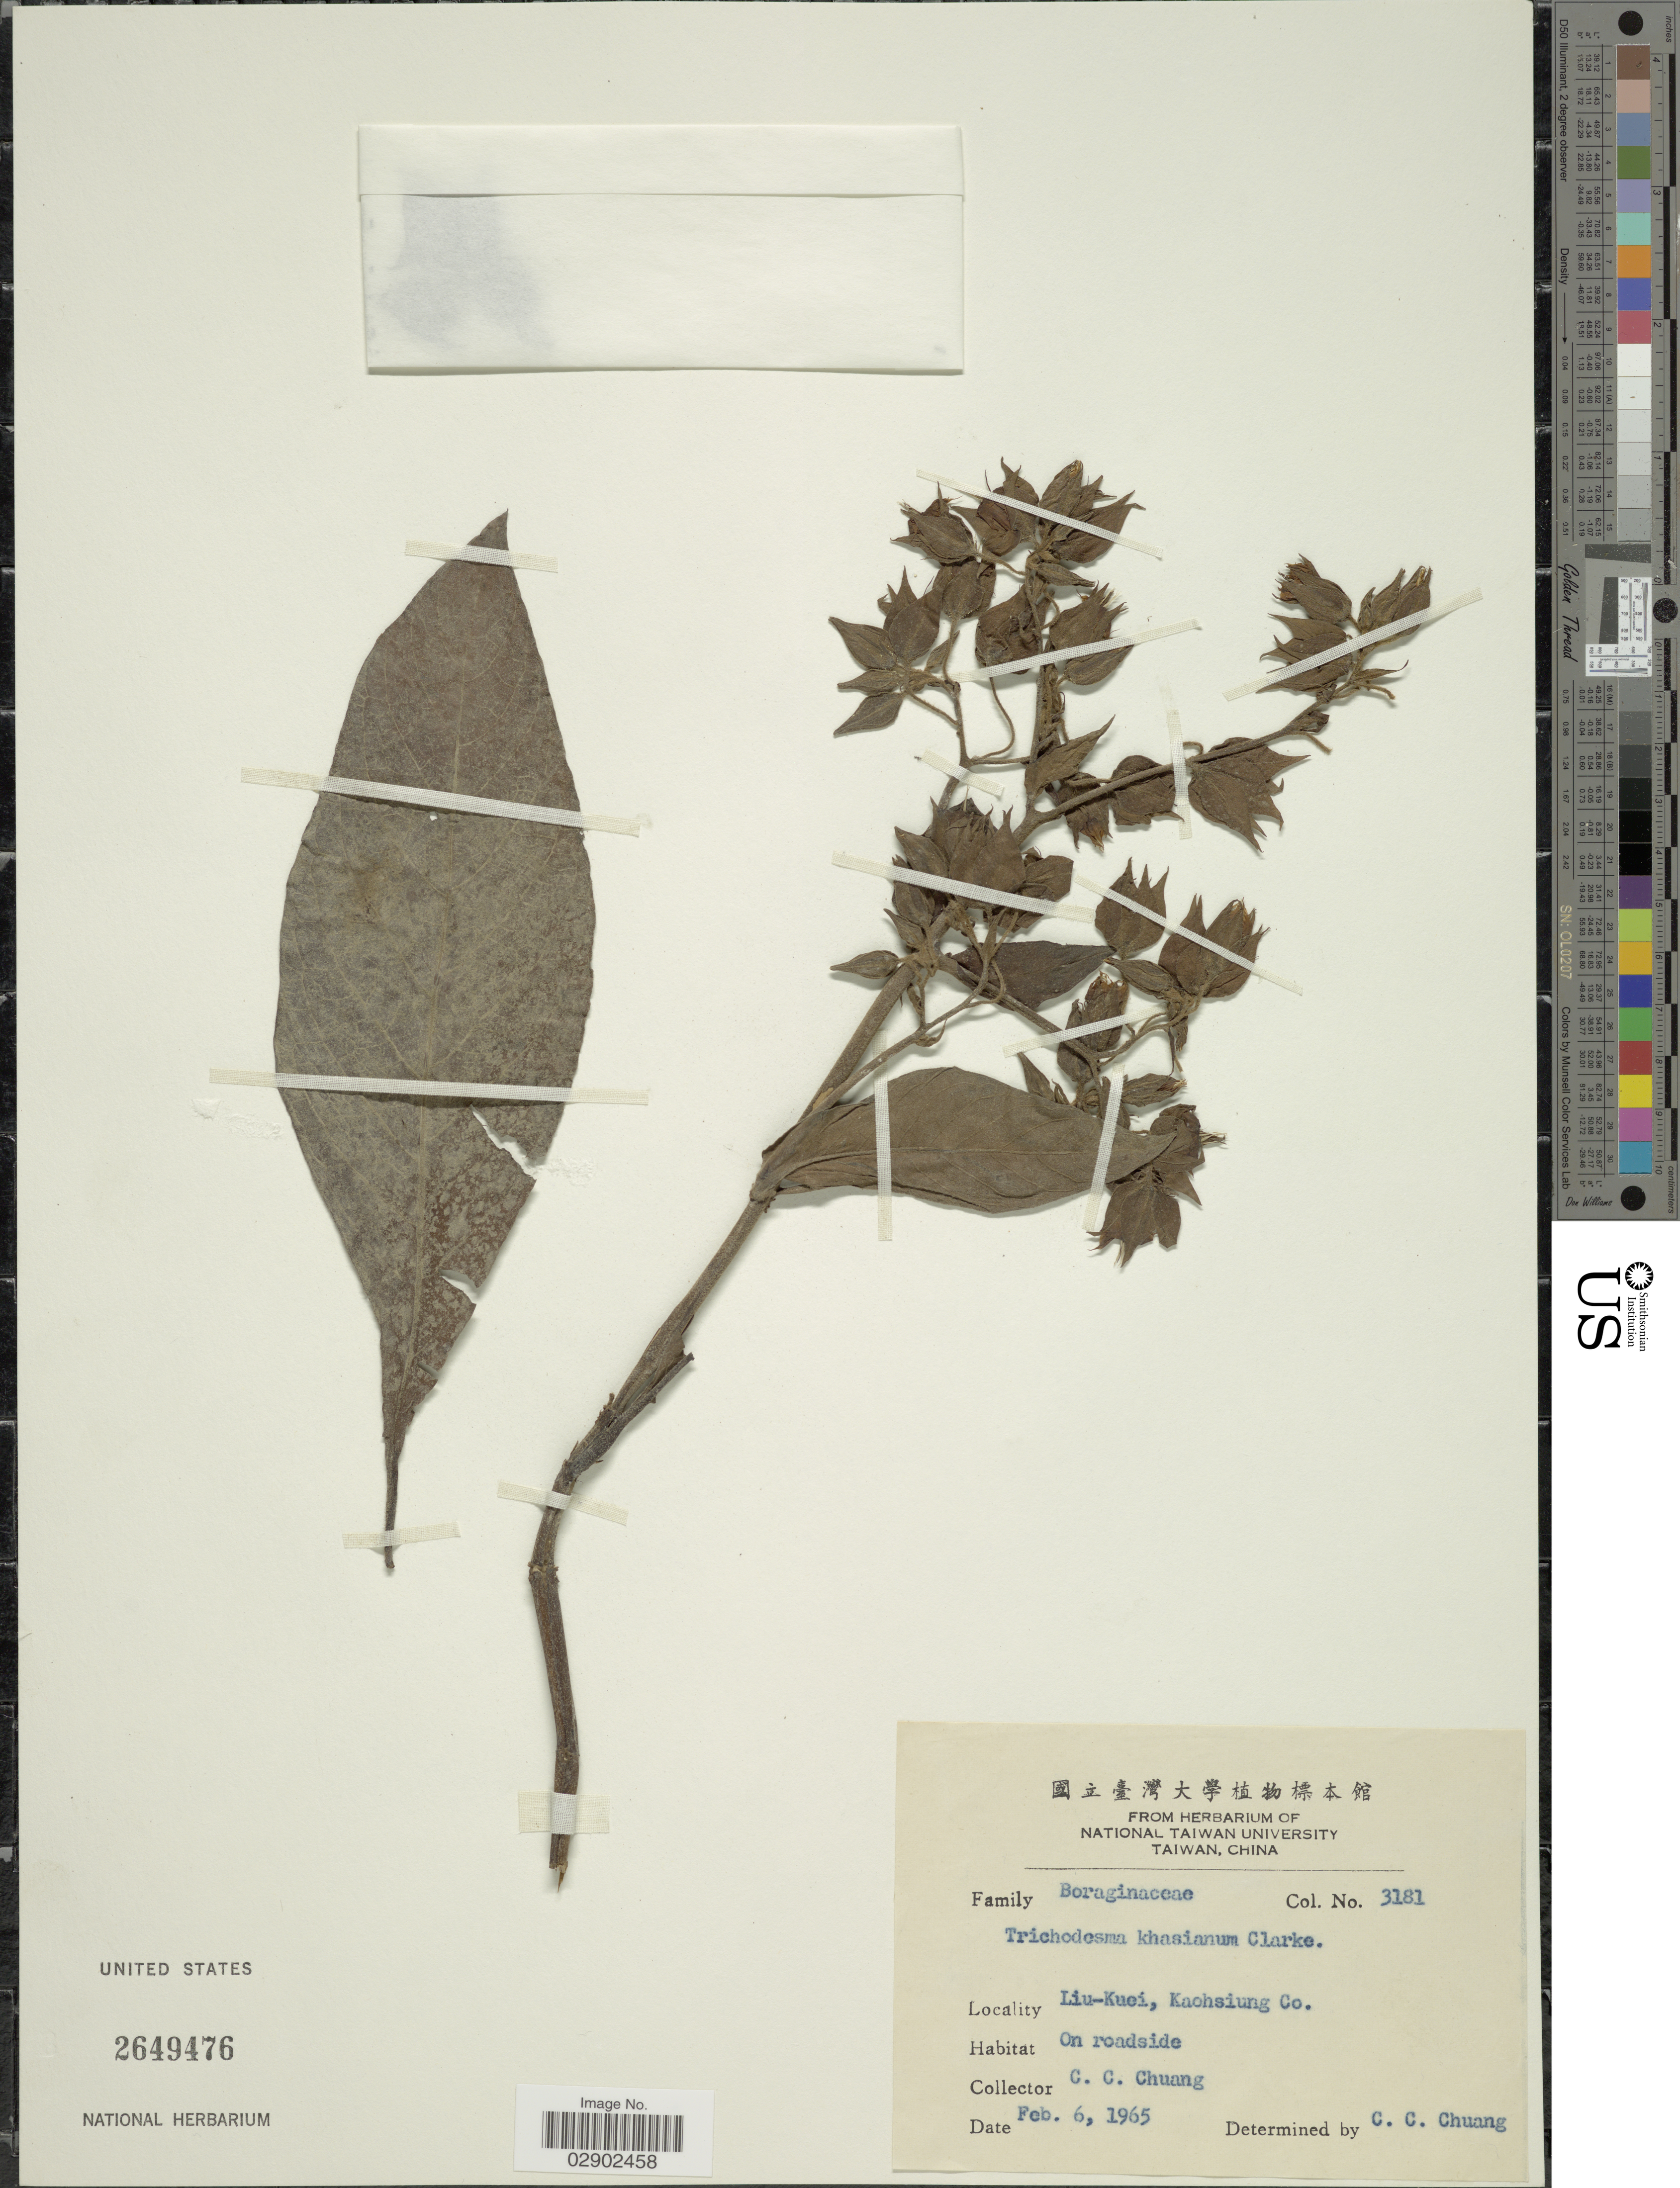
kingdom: Plantae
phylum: Tracheophyta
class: Magnoliopsida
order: Boraginales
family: Boraginaceae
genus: Trichodesma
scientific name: Trichodesma khasianum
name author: C.B. Clarke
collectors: C. C. Chuang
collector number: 3181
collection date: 1965-02-06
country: Taiwan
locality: Liu-Kuei, Kaohsiung Co.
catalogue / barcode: US 2649476